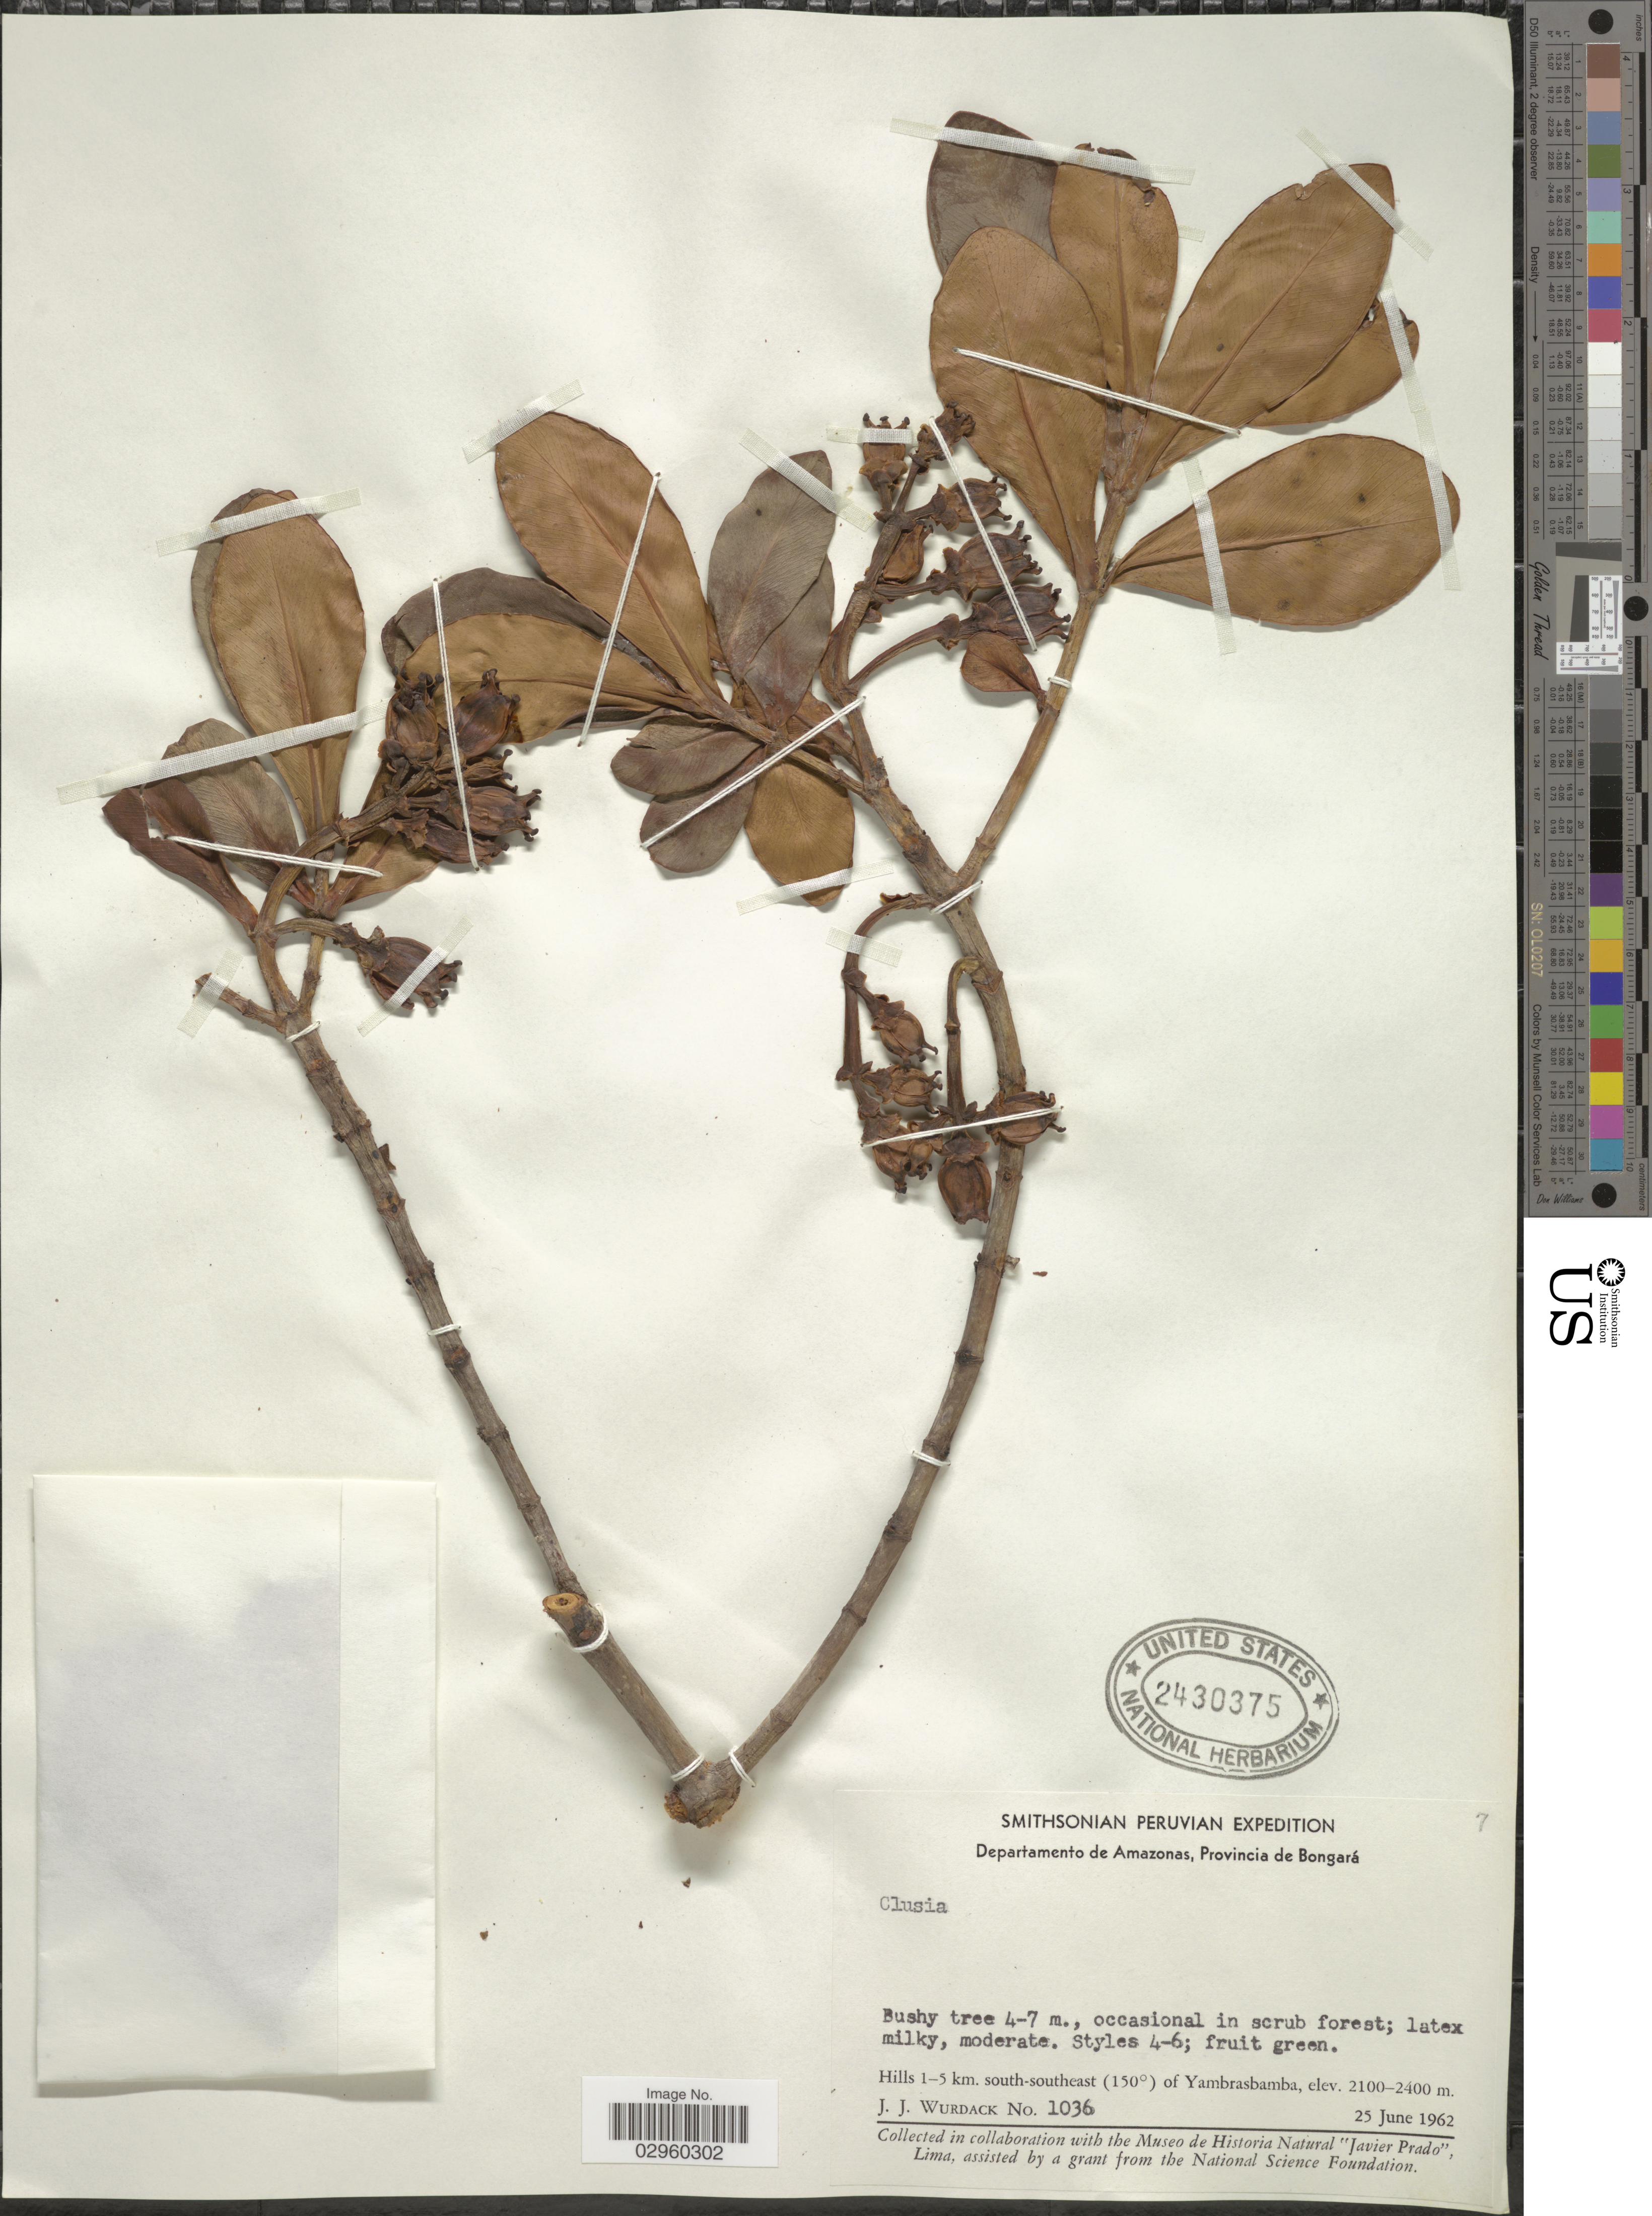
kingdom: Plantae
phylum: Tracheophyta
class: Magnoliopsida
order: Malpighiales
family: Clusiaceae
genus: Clusia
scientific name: Clusia sp.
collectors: J. J. Wurdack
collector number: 1036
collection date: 1962-06-25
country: Peru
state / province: Amazonas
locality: Departamento de Amazonas, Provincia de Bongará, Hills 1-5 km. south-southeast (150°) of Yambrasbamba.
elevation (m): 2100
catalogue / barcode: US 2430375